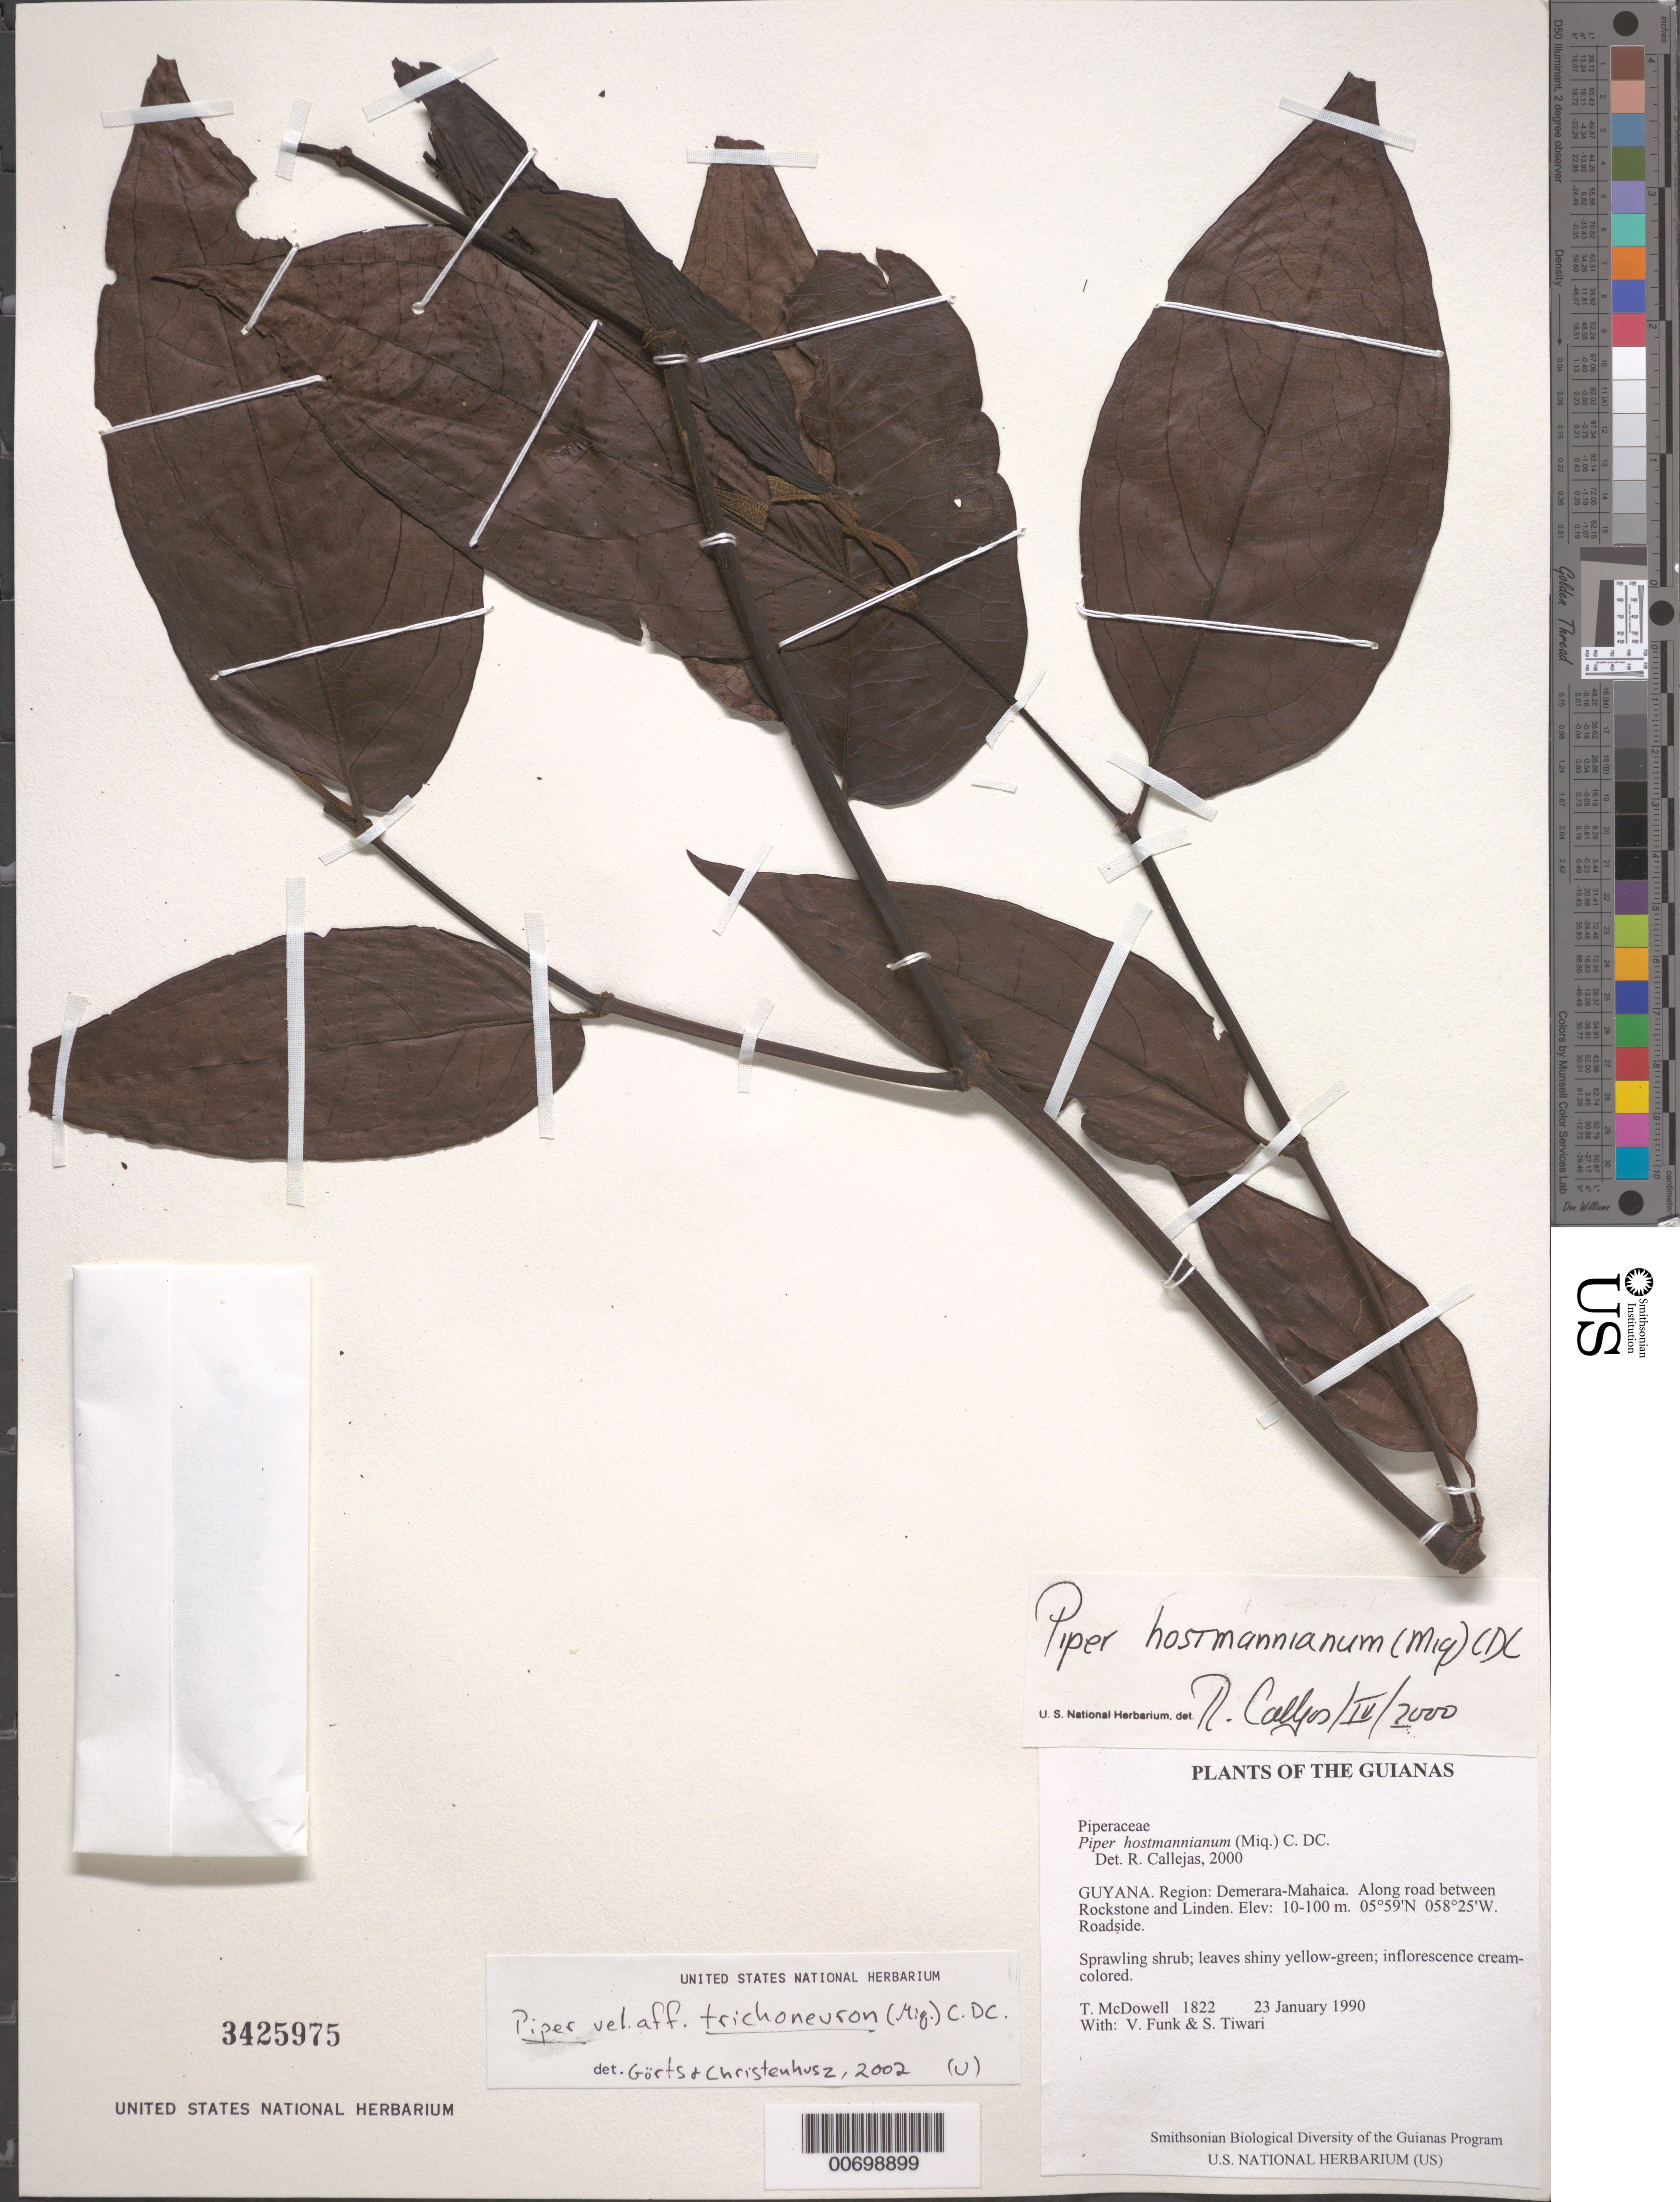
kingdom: Plantae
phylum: Tracheophyta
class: Magnoliopsida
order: Piperales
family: Piperaceae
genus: Piper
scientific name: Piper hostmannianum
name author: (Miq.) C. DC.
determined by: Callejas, Ricardo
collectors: T. McDowell, V. Funk & S. Tiwari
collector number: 1822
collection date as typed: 23 January 1990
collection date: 1990-01-23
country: Guyana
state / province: Demerara-Mahaica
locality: Along road between Rockstone and Linden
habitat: Roadside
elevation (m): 10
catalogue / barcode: US 3425975